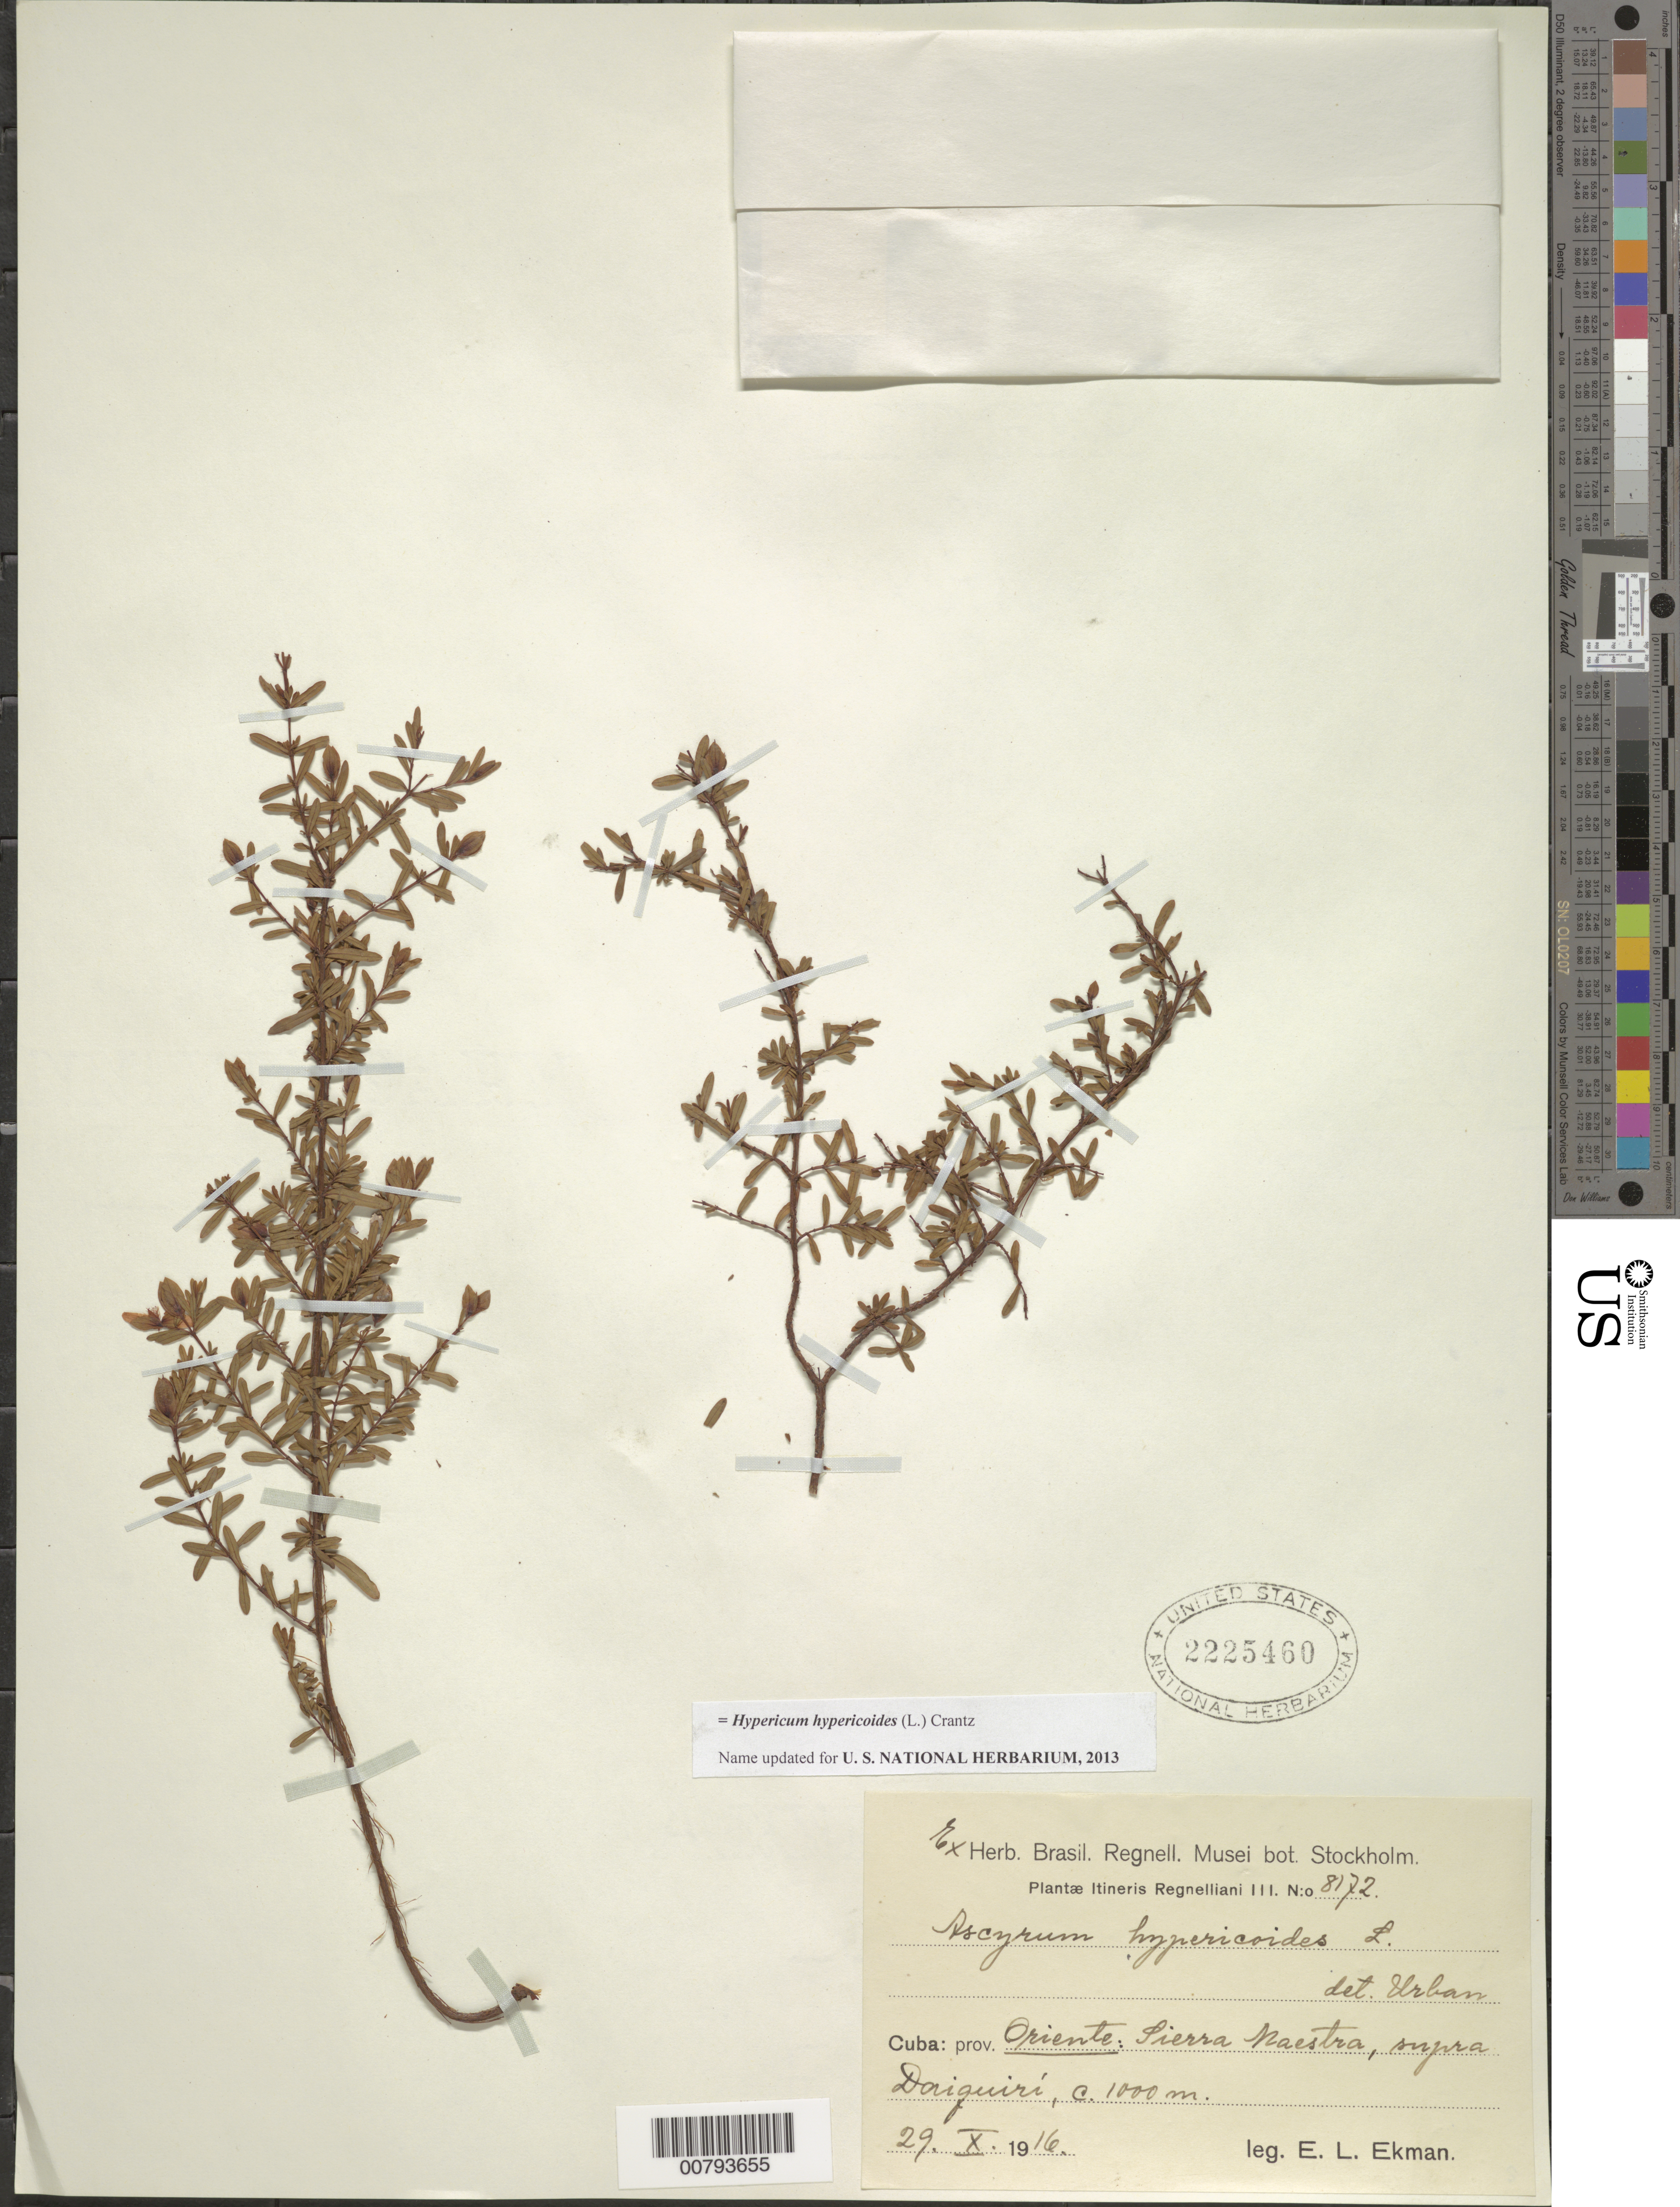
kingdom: Plantae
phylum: Tracheophyta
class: Magnoliopsida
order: Malpighiales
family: Hypericaceae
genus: Hypericum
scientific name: Hypericum hypericoides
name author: (L.) Crantz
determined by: Urban, Ignatz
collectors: E. L. Ekman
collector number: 8172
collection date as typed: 29 0ct 1916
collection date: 1916-10-29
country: Cuba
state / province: Oriente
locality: Sierra Maestra, supra Daiquiri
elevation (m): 1000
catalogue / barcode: US 2225460